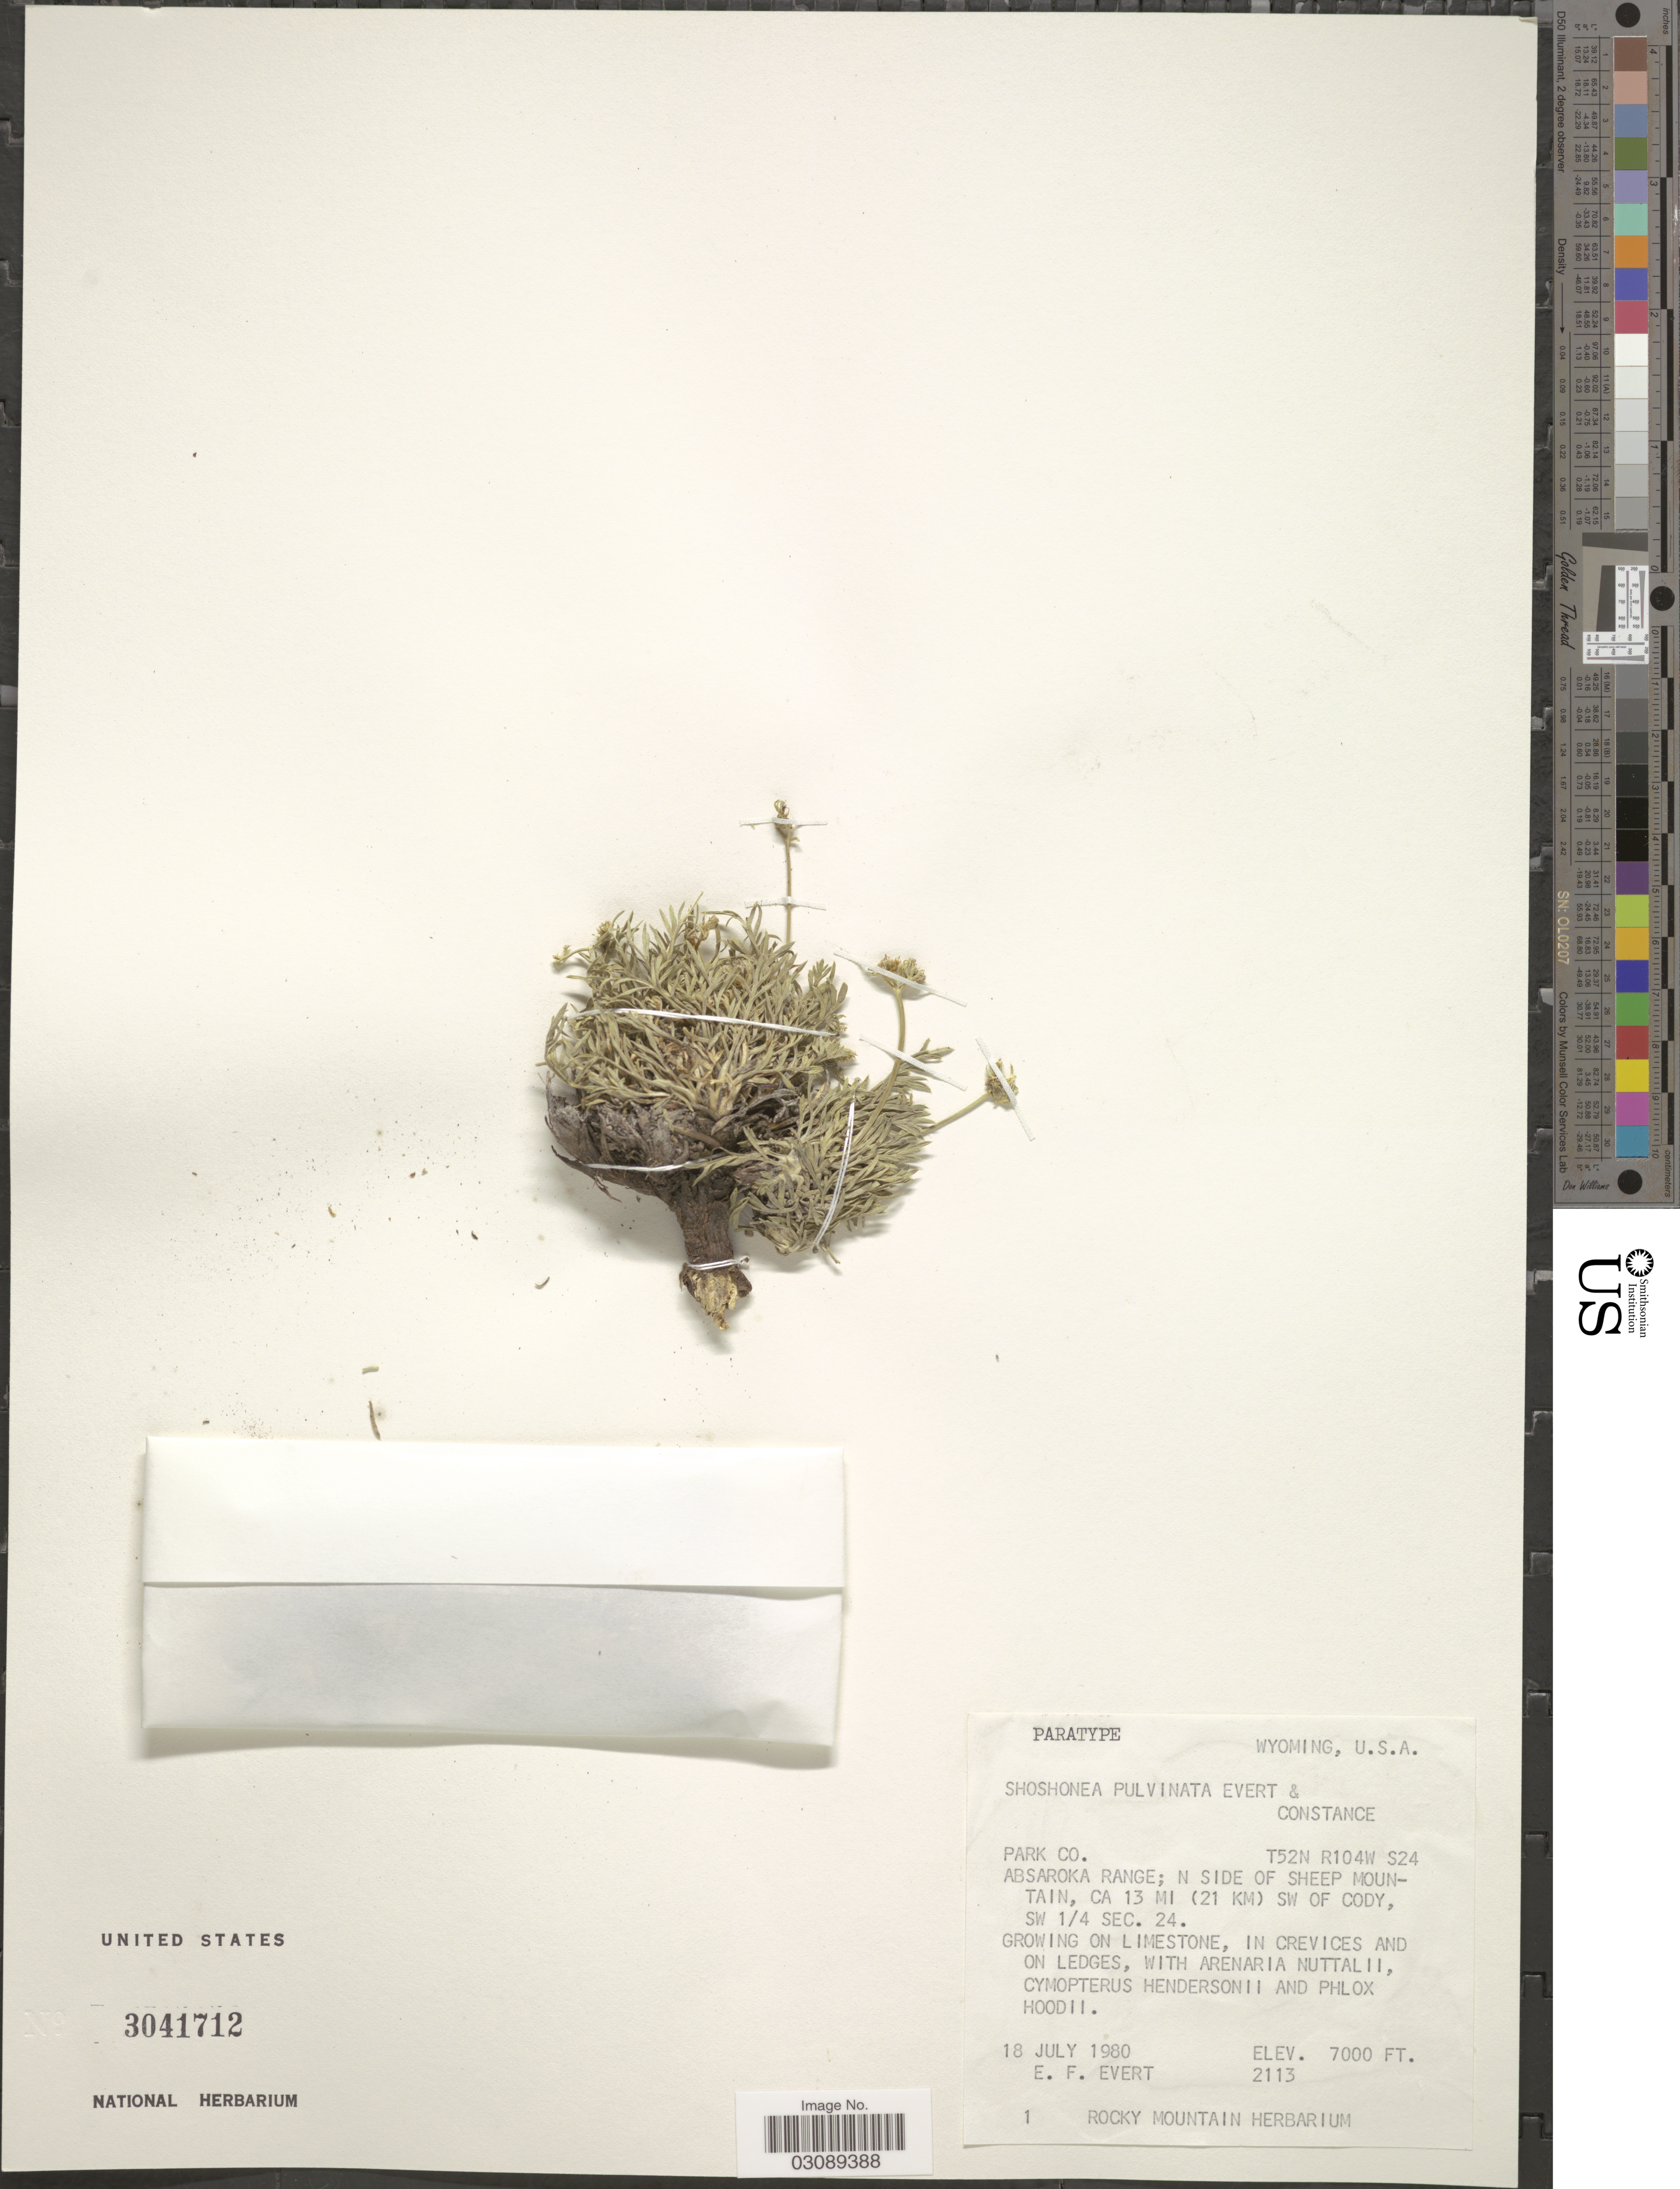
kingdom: Plantae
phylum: Tracheophyta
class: Magnoliopsida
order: Apiales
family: Apiaceae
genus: Shoshonea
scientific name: Shoshonea pulvinata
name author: Evert & Constance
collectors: E. Evert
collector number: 2113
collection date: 1980-07-18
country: United States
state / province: Wyoming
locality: Park Co. Absaroka Range; N side of Sheep Mountain, ca 13 mi (21 km) SW of Cody, SW 1/4 Sec. 24. T52N R104W S24.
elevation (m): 2134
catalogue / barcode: US 3041712